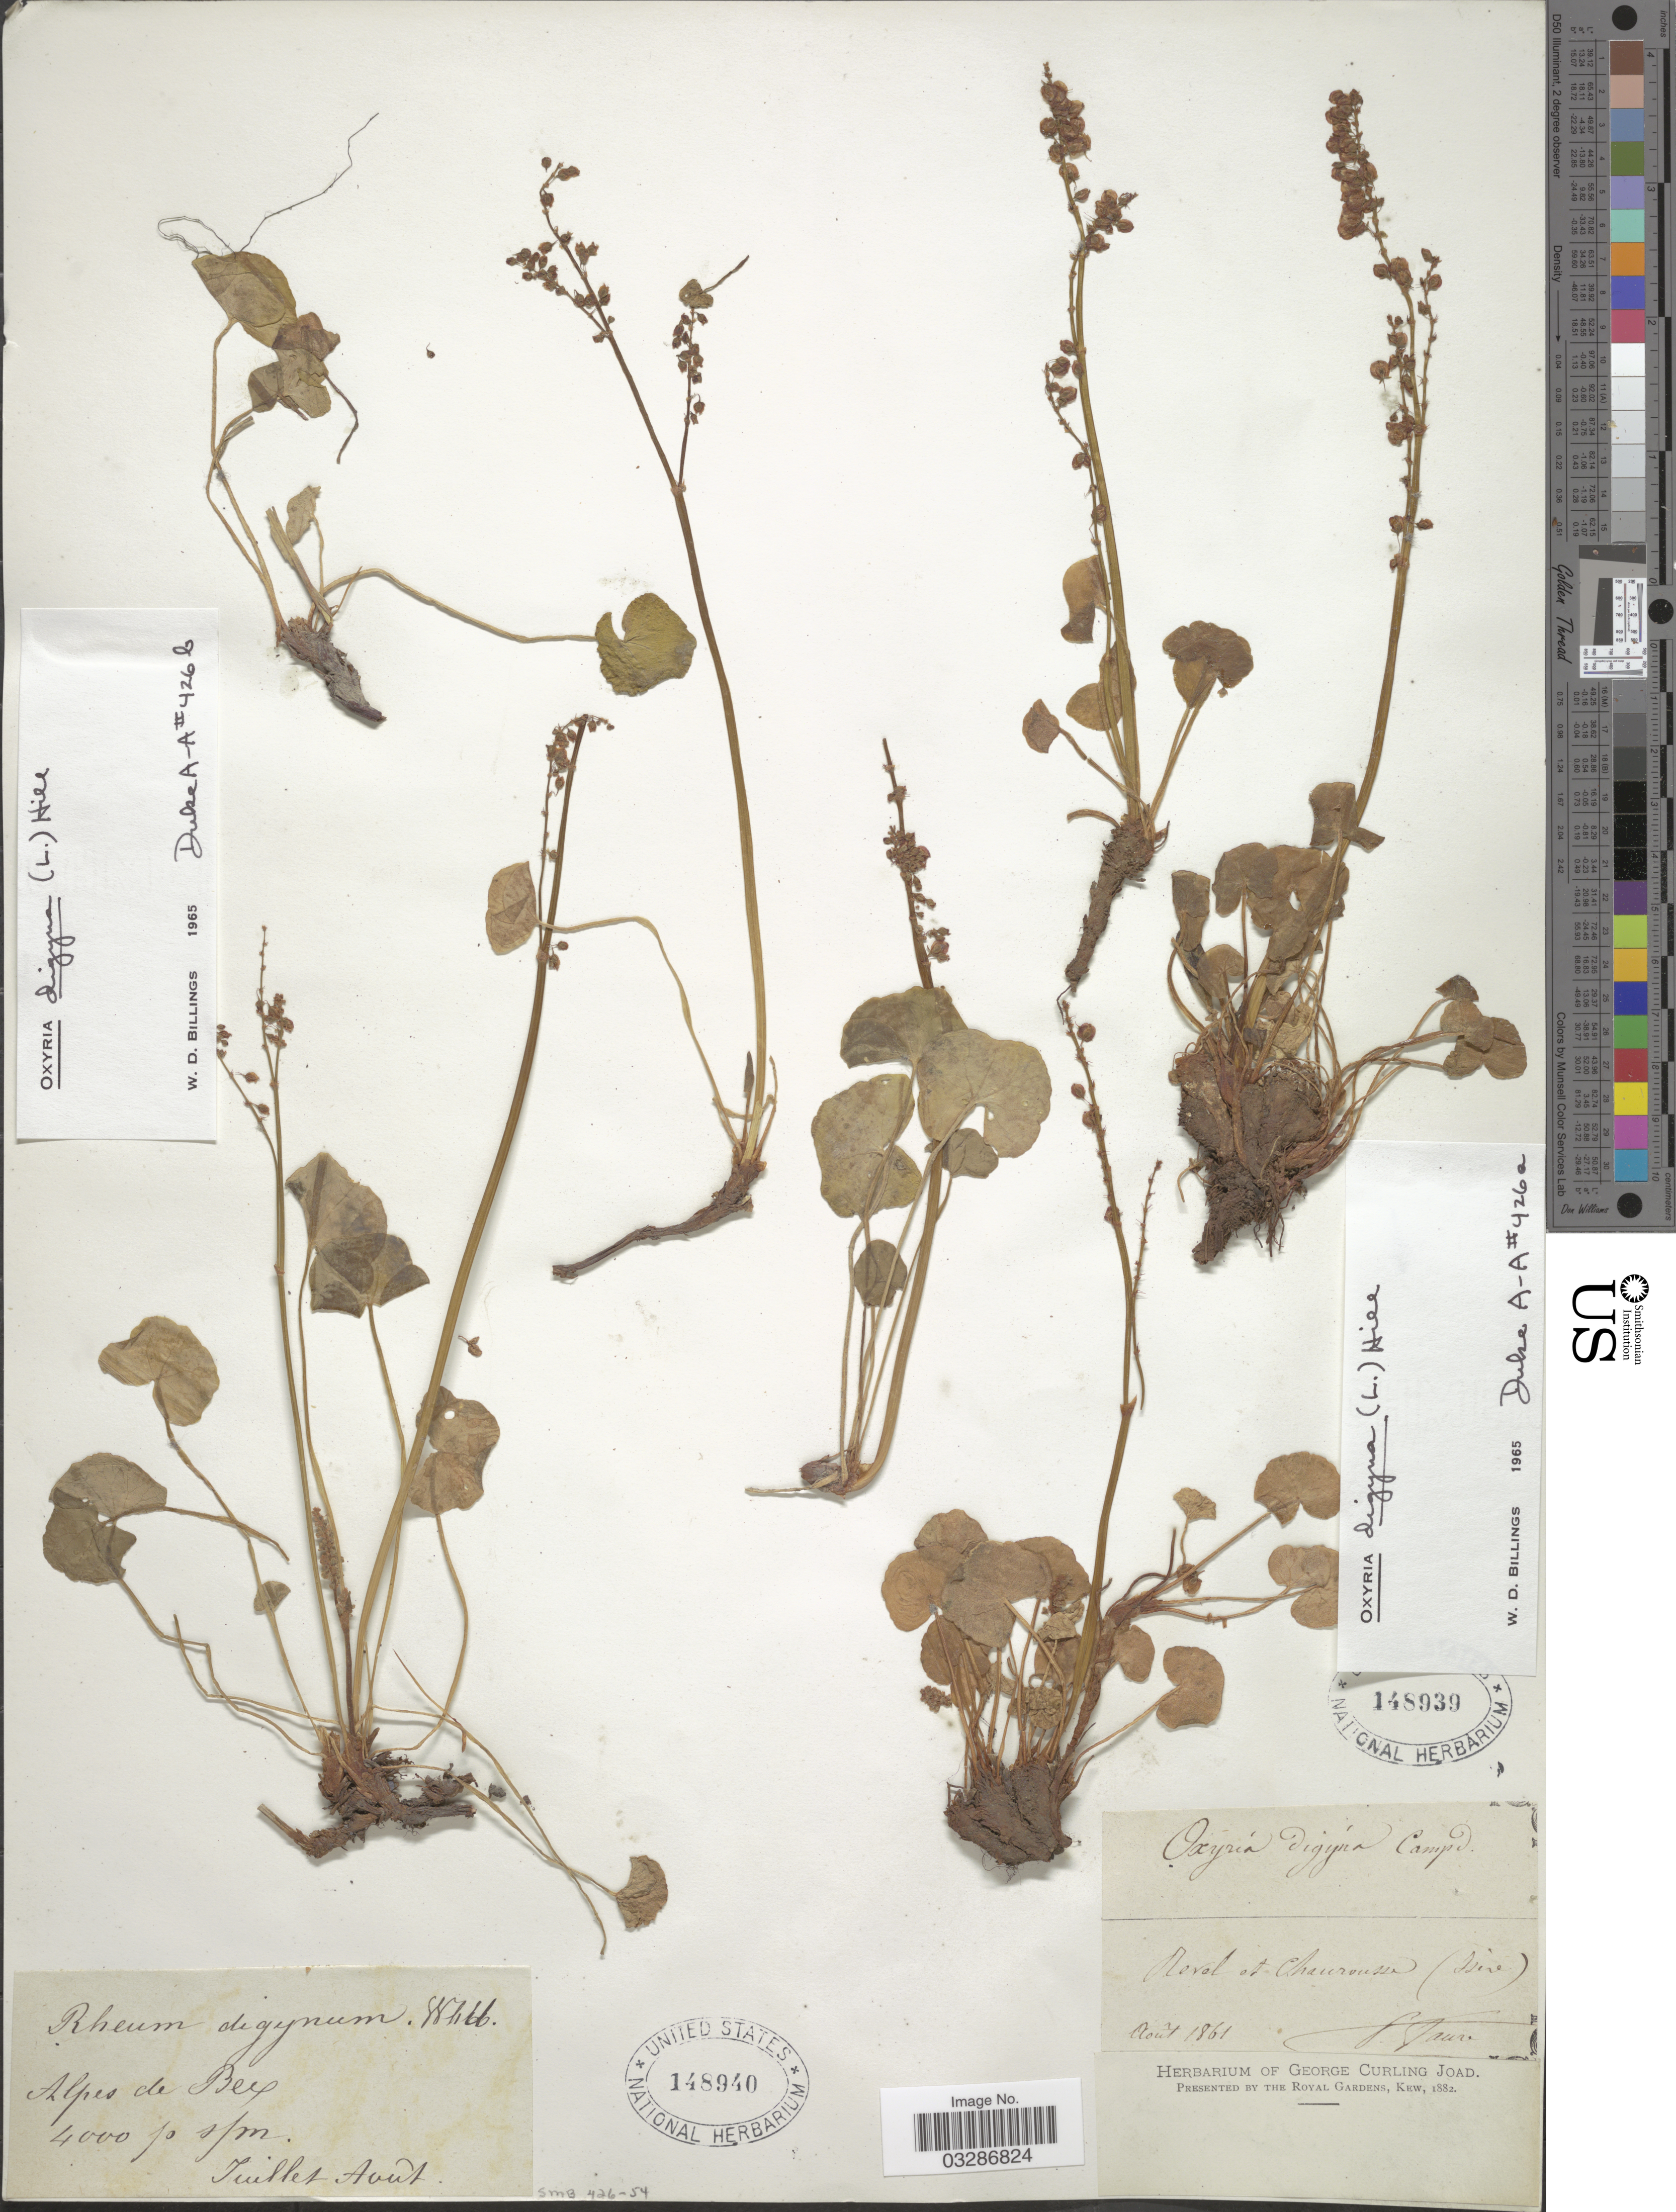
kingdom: Plantae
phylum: Tracheophyta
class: Magnoliopsida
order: Caryophyllales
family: Polygonaceae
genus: Oxyria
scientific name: Oxyria digyna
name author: (L.) Hill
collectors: Faure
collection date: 1861-08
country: France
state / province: Auvergne-Rhône-Alpes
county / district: Isère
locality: Revel et Chamrousse (Iserè).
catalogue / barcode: US 148939-2